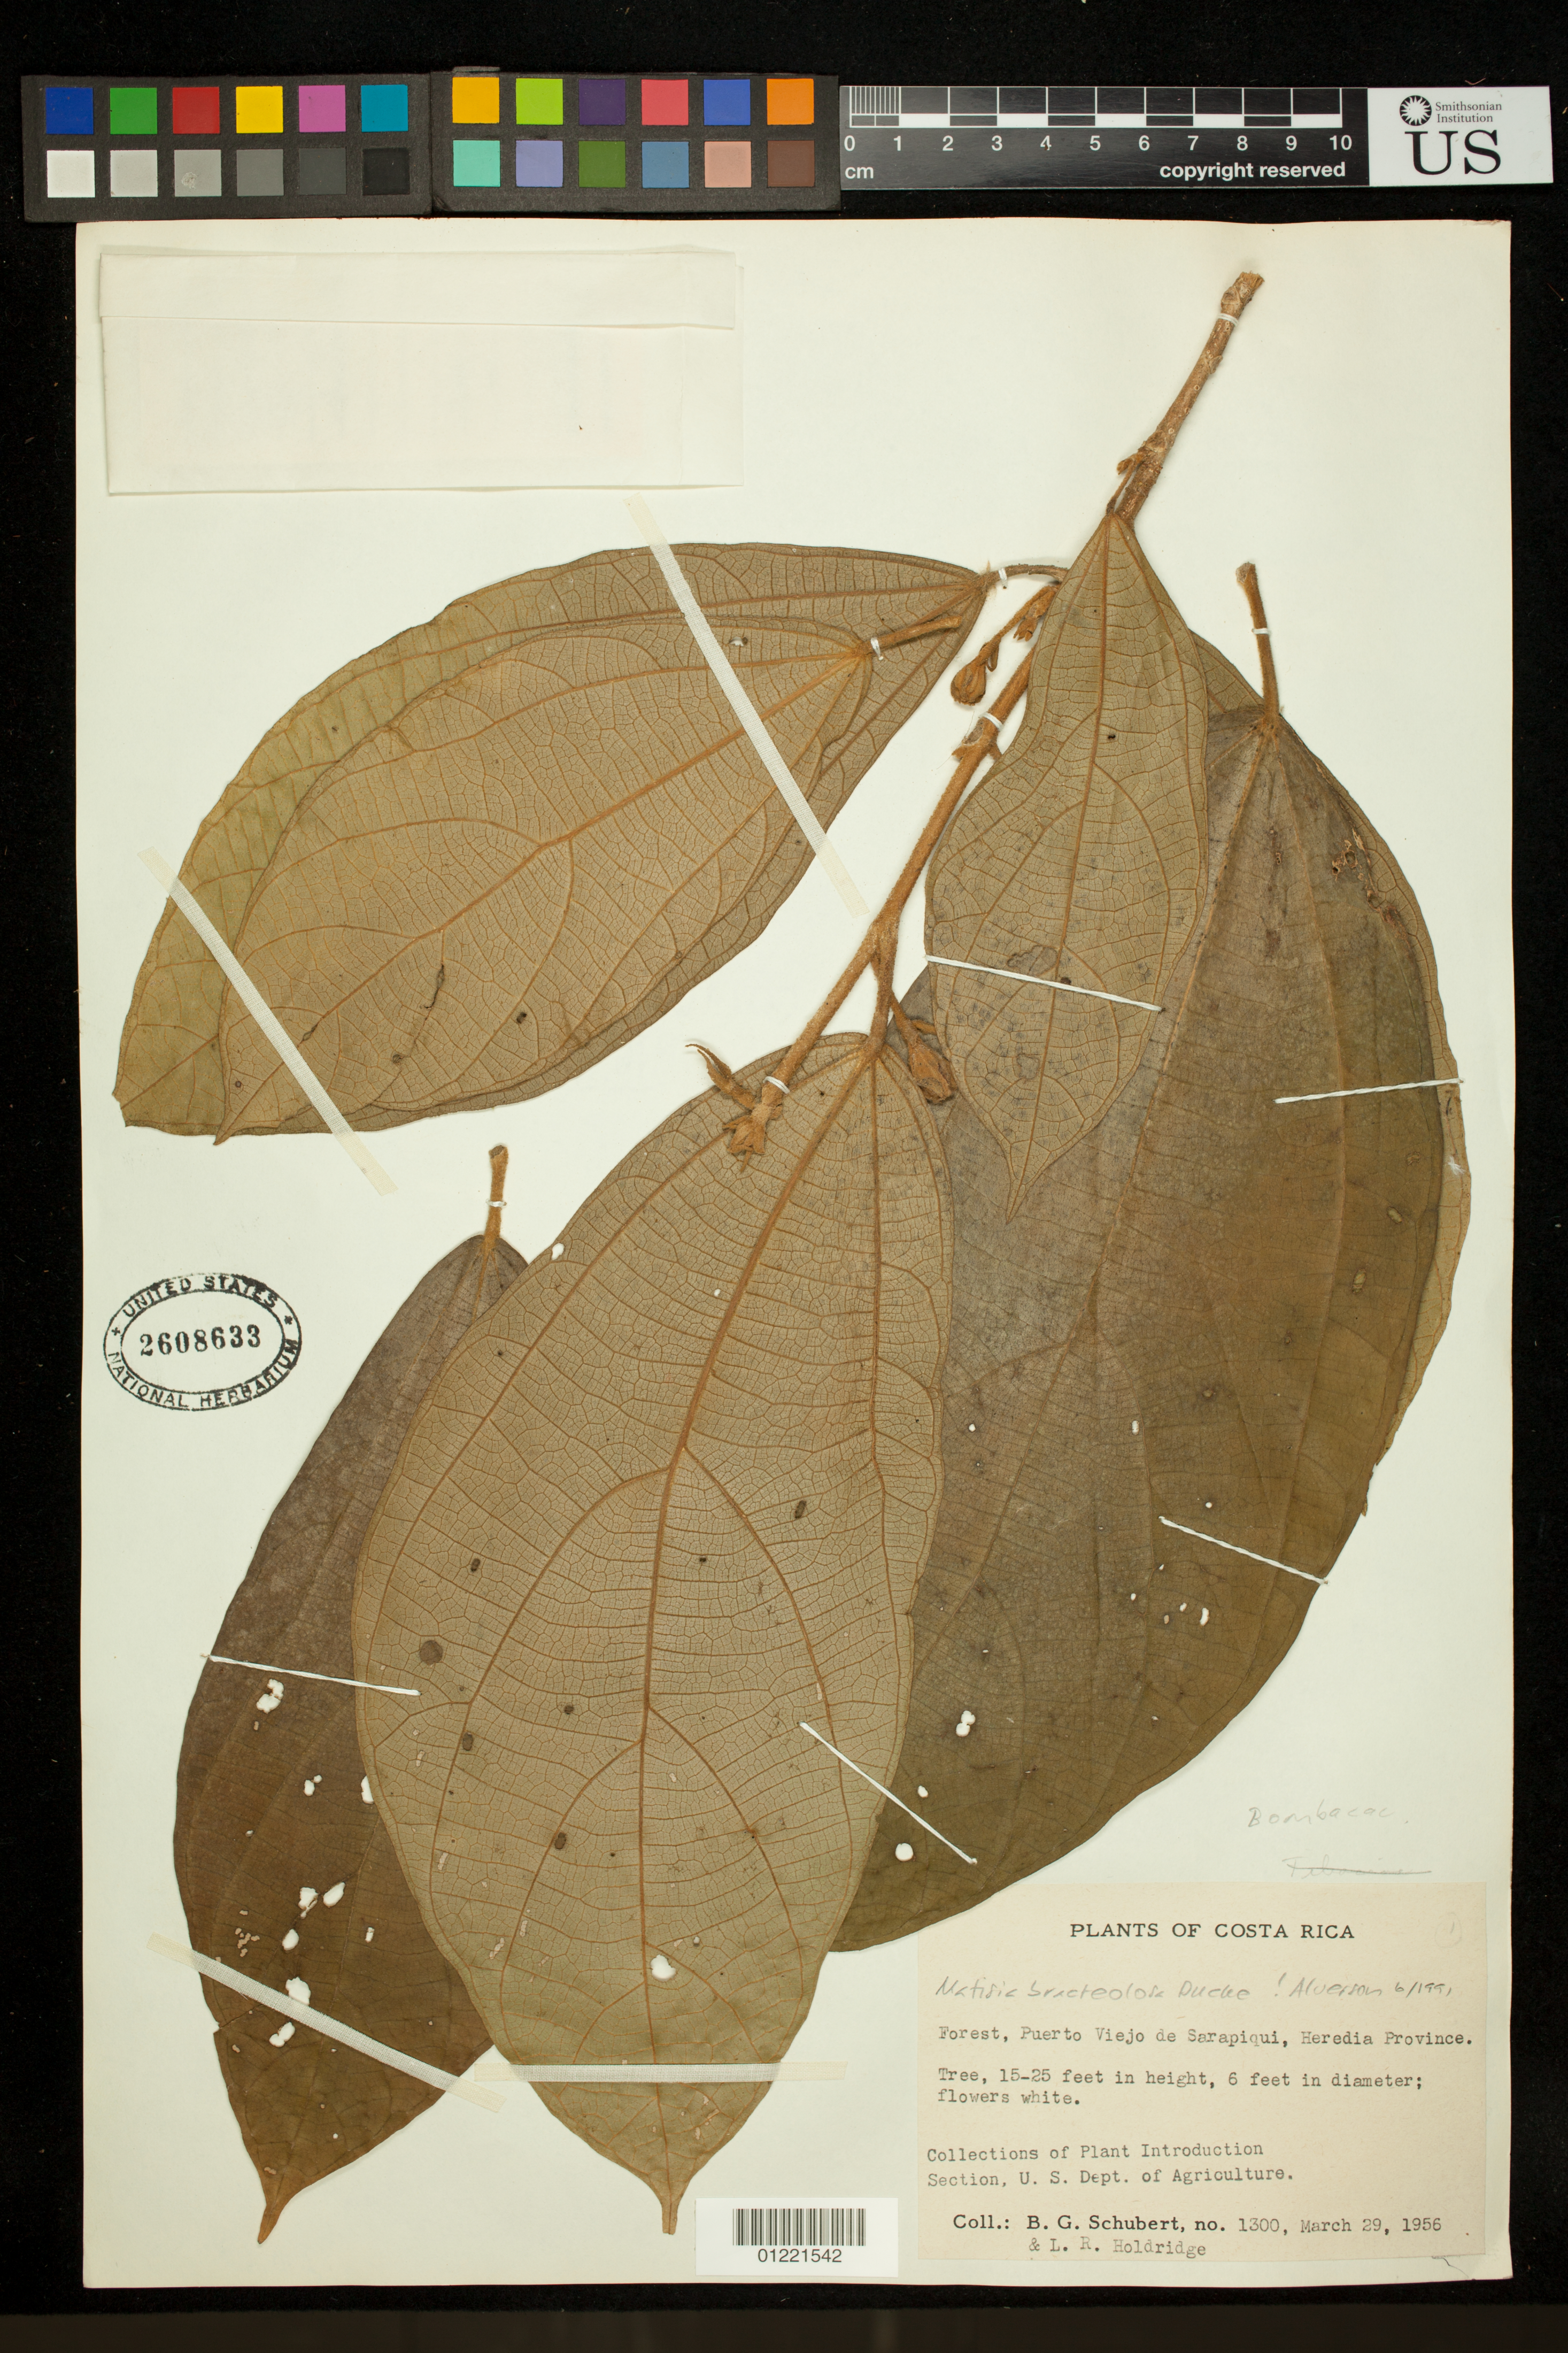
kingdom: Plantae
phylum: Tracheophyta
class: Magnoliopsida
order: Malvales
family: Malvaceae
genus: Matisia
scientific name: Matisia bracteolosa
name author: Ducke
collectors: B. Schubert & L. Holdridge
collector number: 1300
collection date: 1956-03-29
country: Costa Rica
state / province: Heredia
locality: Puerto Viejo de Sarapiqui, Heredia Province.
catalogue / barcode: US 2608633